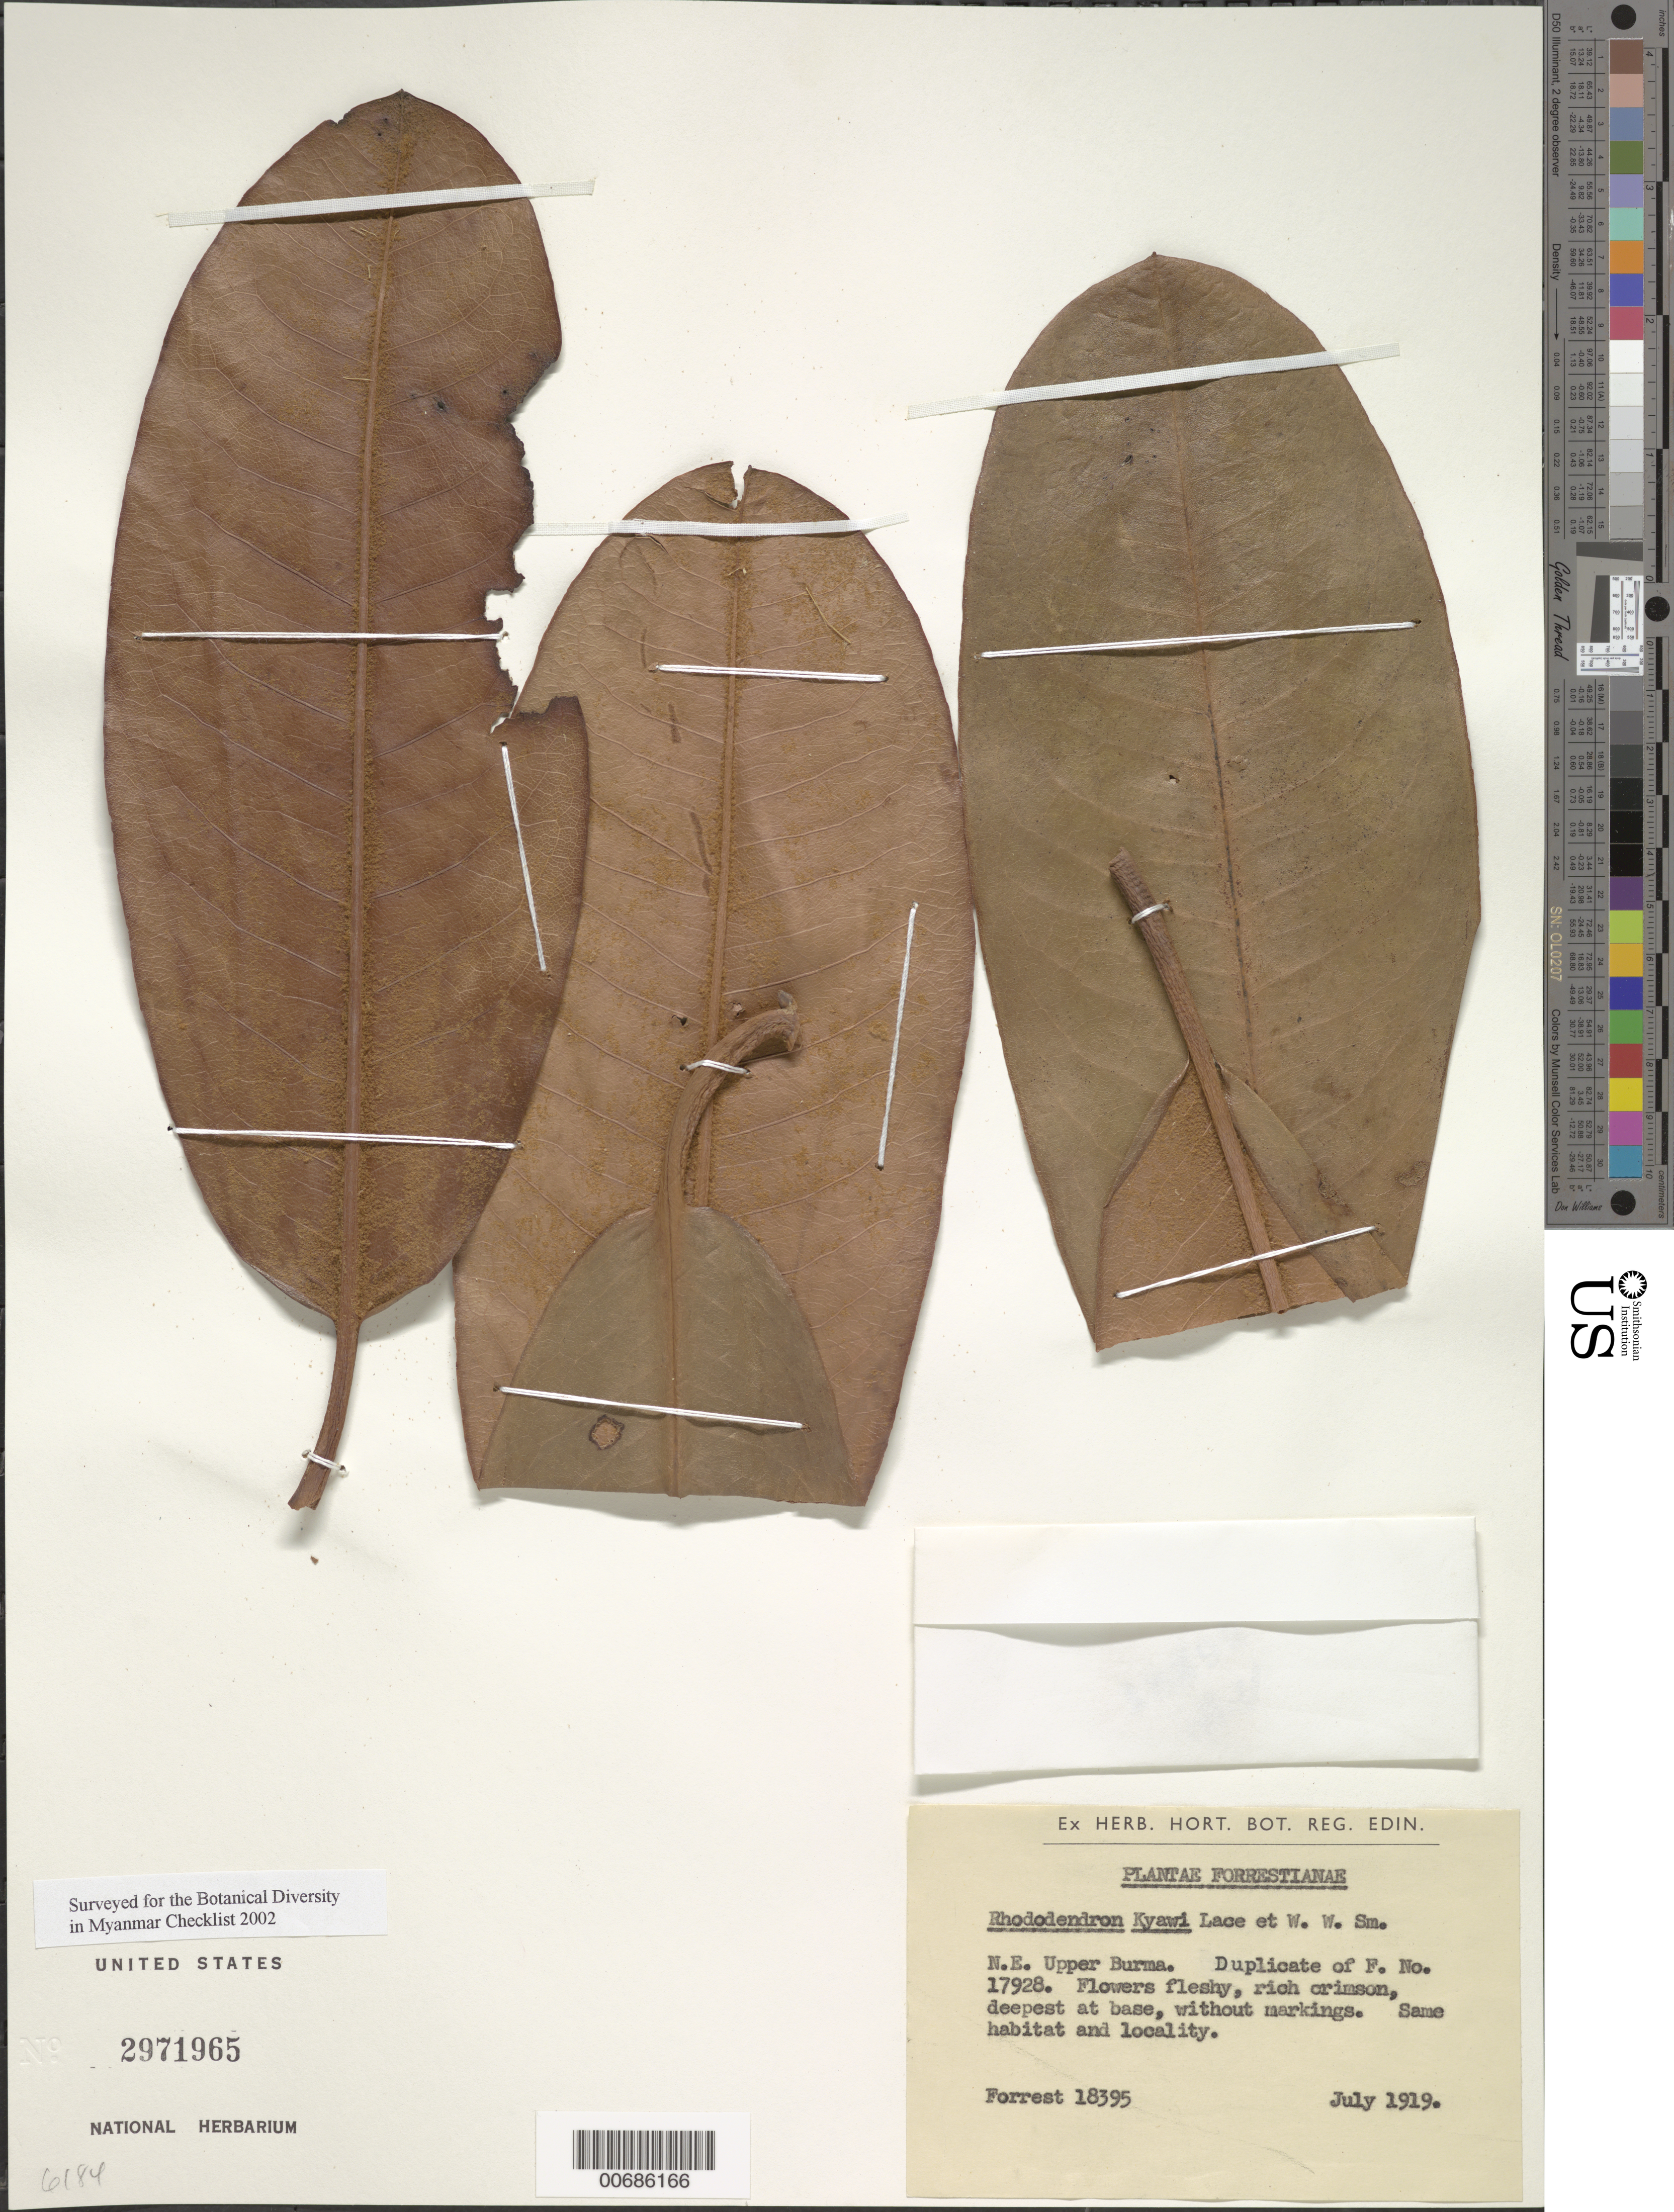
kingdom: Plantae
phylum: Tracheophyta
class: Magnoliopsida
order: Ericales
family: Ericaceae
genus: Rhododendron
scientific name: Rhododendron kyawi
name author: Lace & W.W. Sm.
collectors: G. Forrest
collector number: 18395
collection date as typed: Jul 1919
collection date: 1919-07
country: Myanmar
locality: N.E. Upper Burma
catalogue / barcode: US 2971965